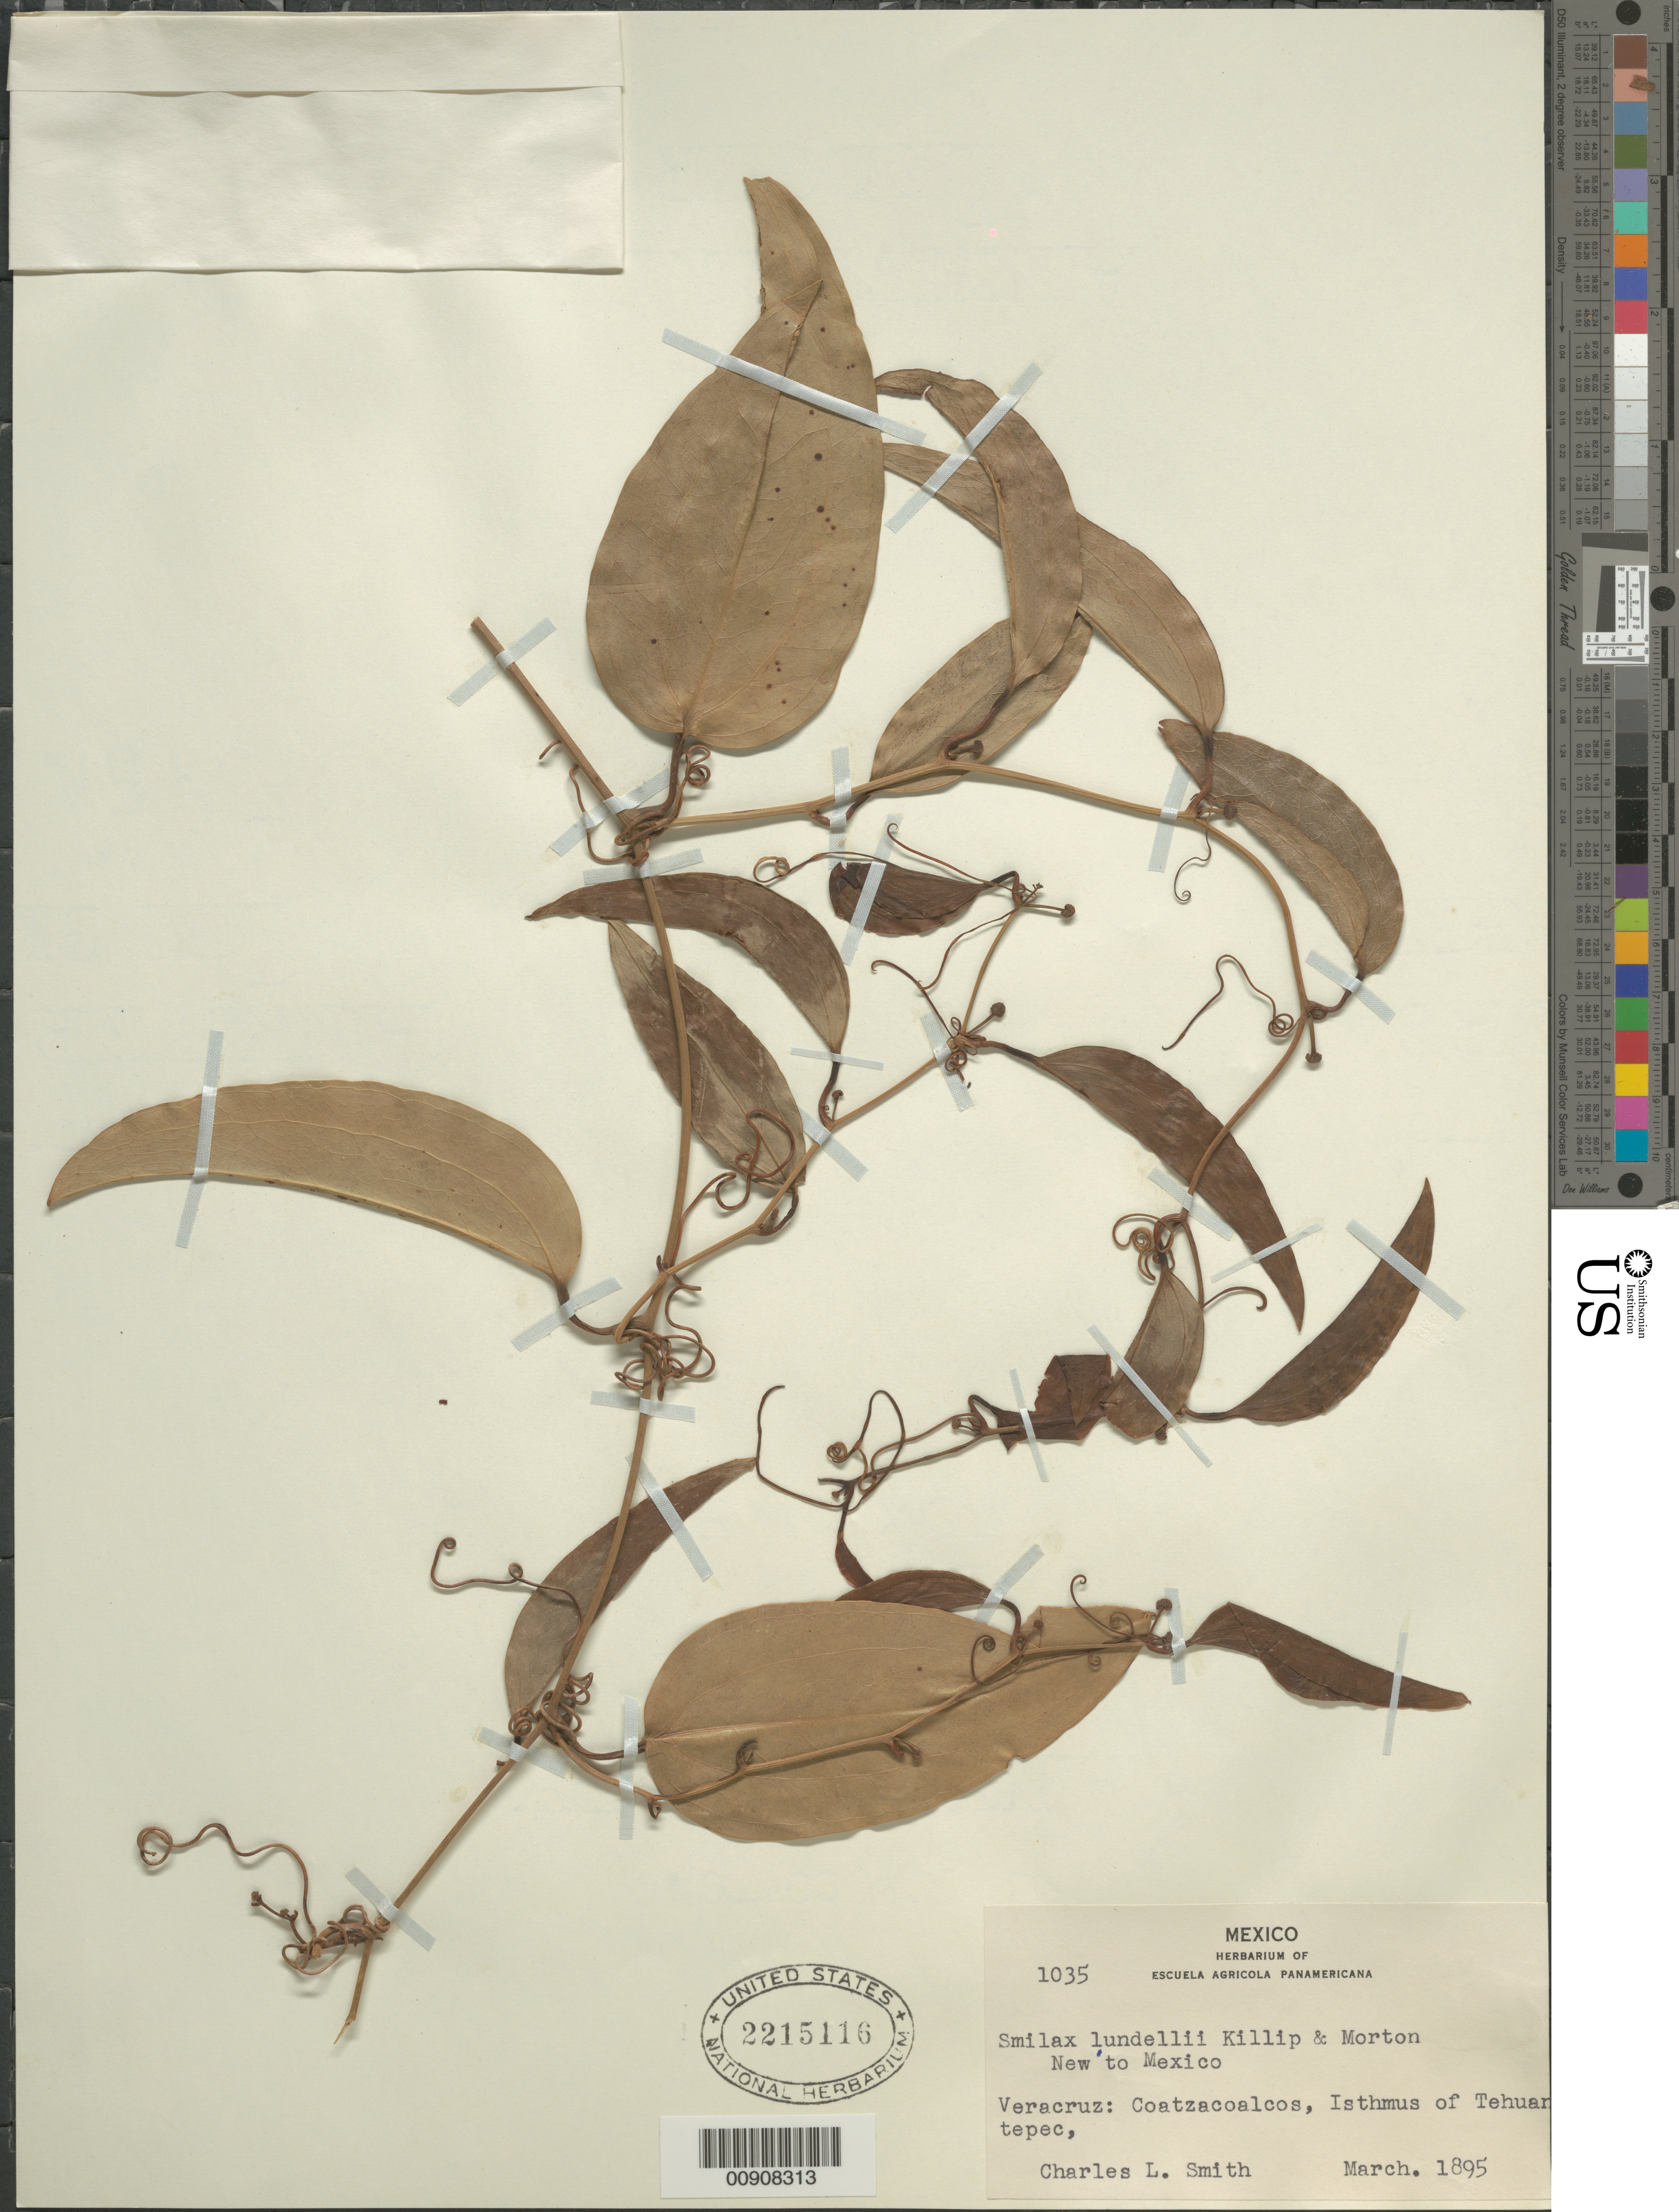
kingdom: Plantae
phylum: Tracheophyta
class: Liliopsida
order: Liliales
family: Smilacaceae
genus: Smilax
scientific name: Smilax lundellii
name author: Killip & C.V. Morton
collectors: C. L. Smith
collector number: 1035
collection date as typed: Mar 1895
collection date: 1895-03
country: Mexico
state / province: Veracruz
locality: Veracruz: Coatzacoalcos, Isthmus of Tehuantepec.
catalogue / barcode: US 2215116